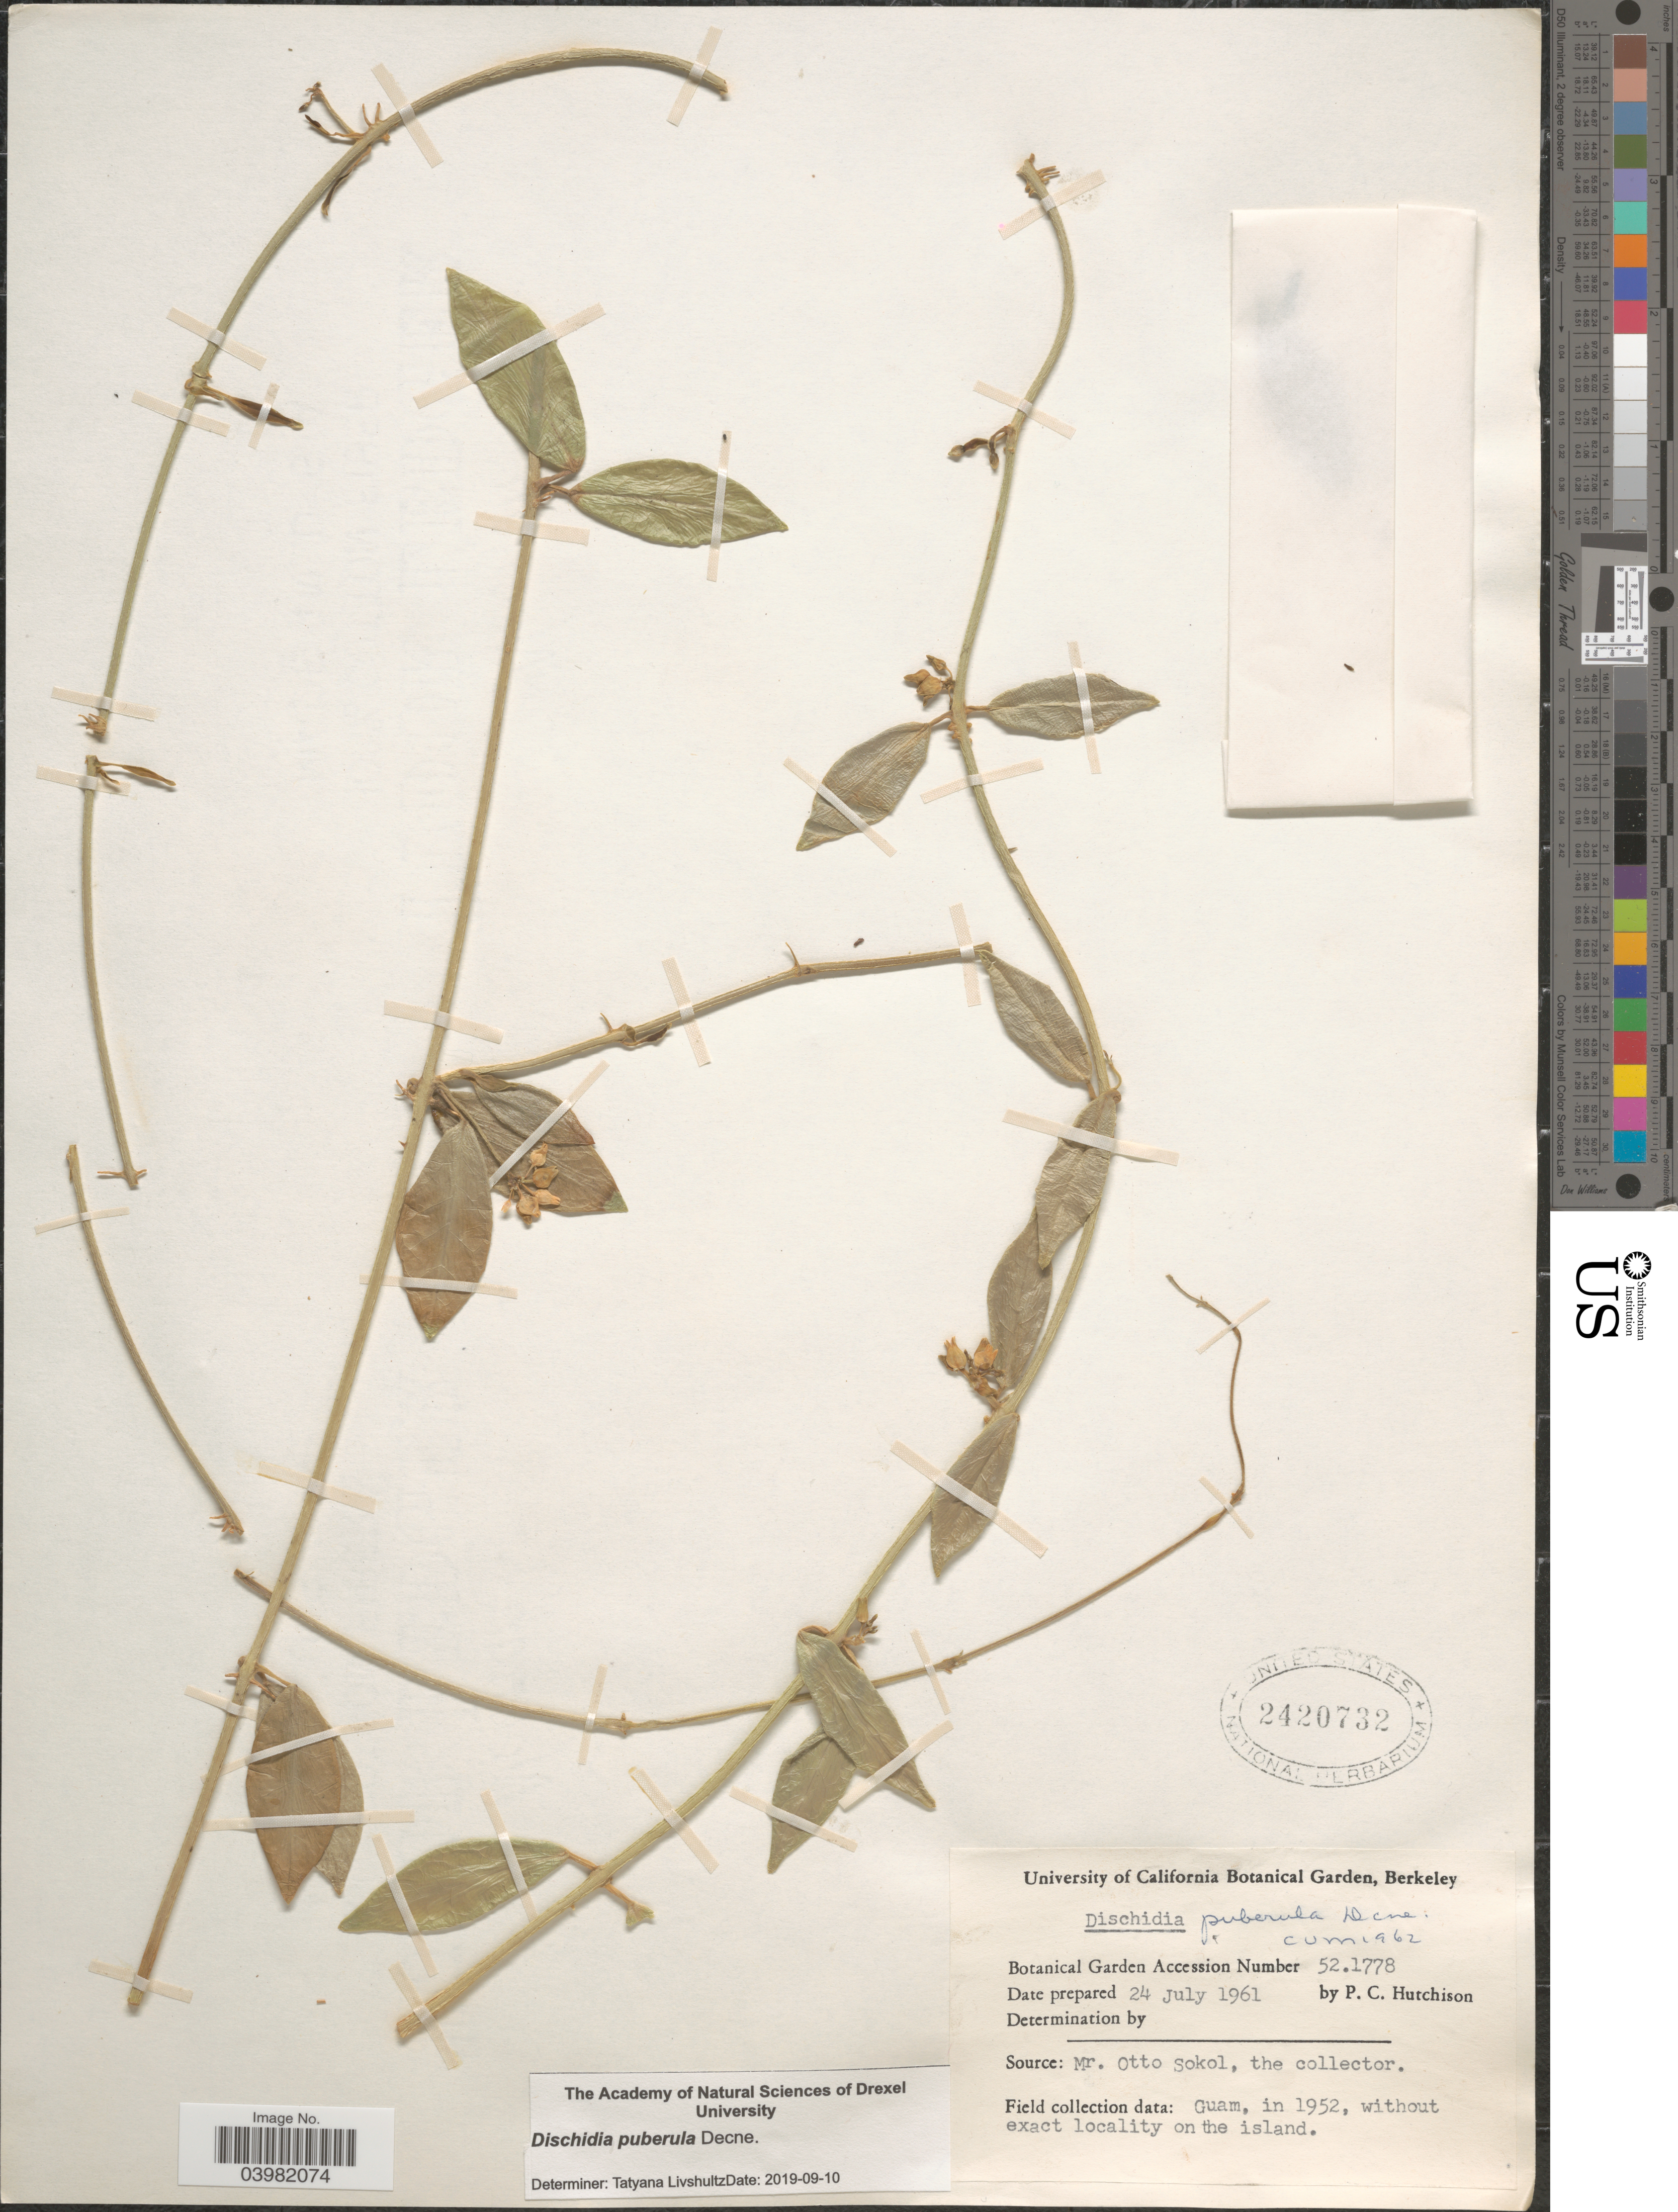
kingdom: Plantae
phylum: Tracheophyta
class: Magnoliopsida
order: Gentianales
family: Apocynaceae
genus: Dischidia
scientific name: Dischidia puberula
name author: Decne.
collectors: P. C. Hutchison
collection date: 1961-07-24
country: United States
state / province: California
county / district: Alameda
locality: University of California Botanical Garden, Berkeley.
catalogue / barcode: US 2420732